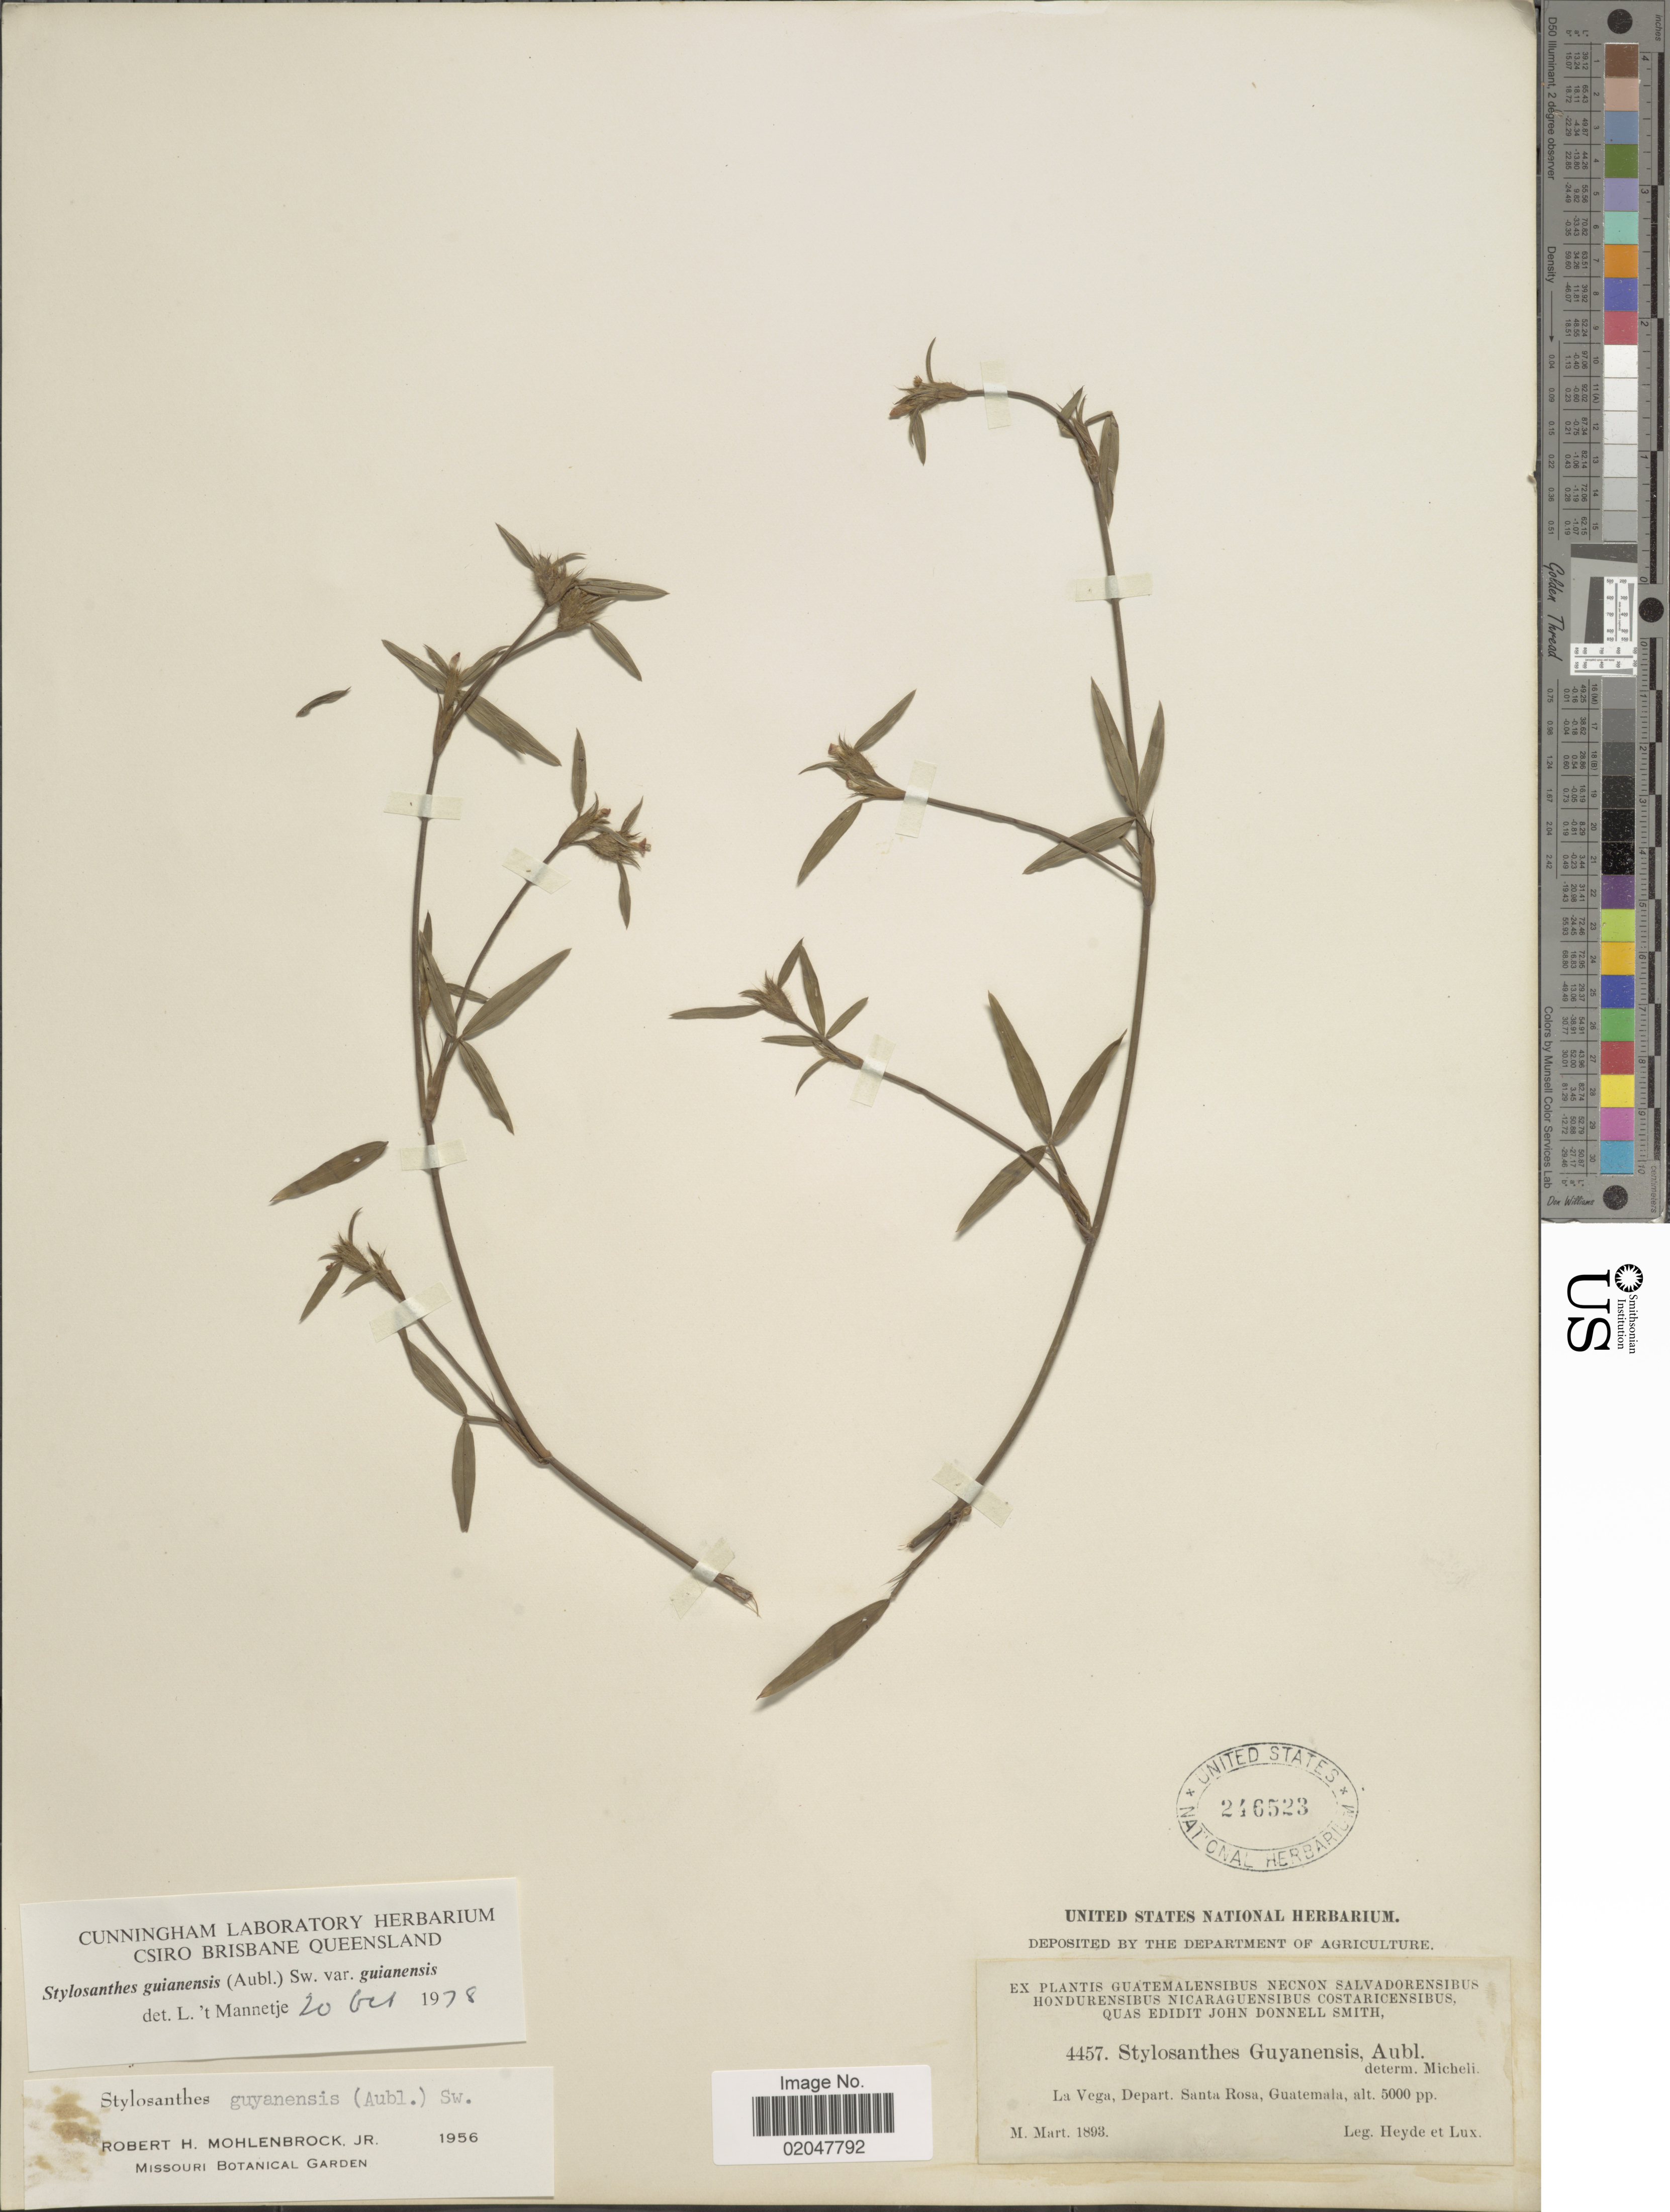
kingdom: Plantae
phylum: Tracheophyta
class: Magnoliopsida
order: Fabales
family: Fabaceae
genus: Stylosanthes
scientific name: Stylosanthes guianensis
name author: (Aubl.) Sw.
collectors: Heyde & Lux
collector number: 4457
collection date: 1893-03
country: Guatemala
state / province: Santa Rosa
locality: La Vega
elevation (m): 1524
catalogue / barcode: US 246523